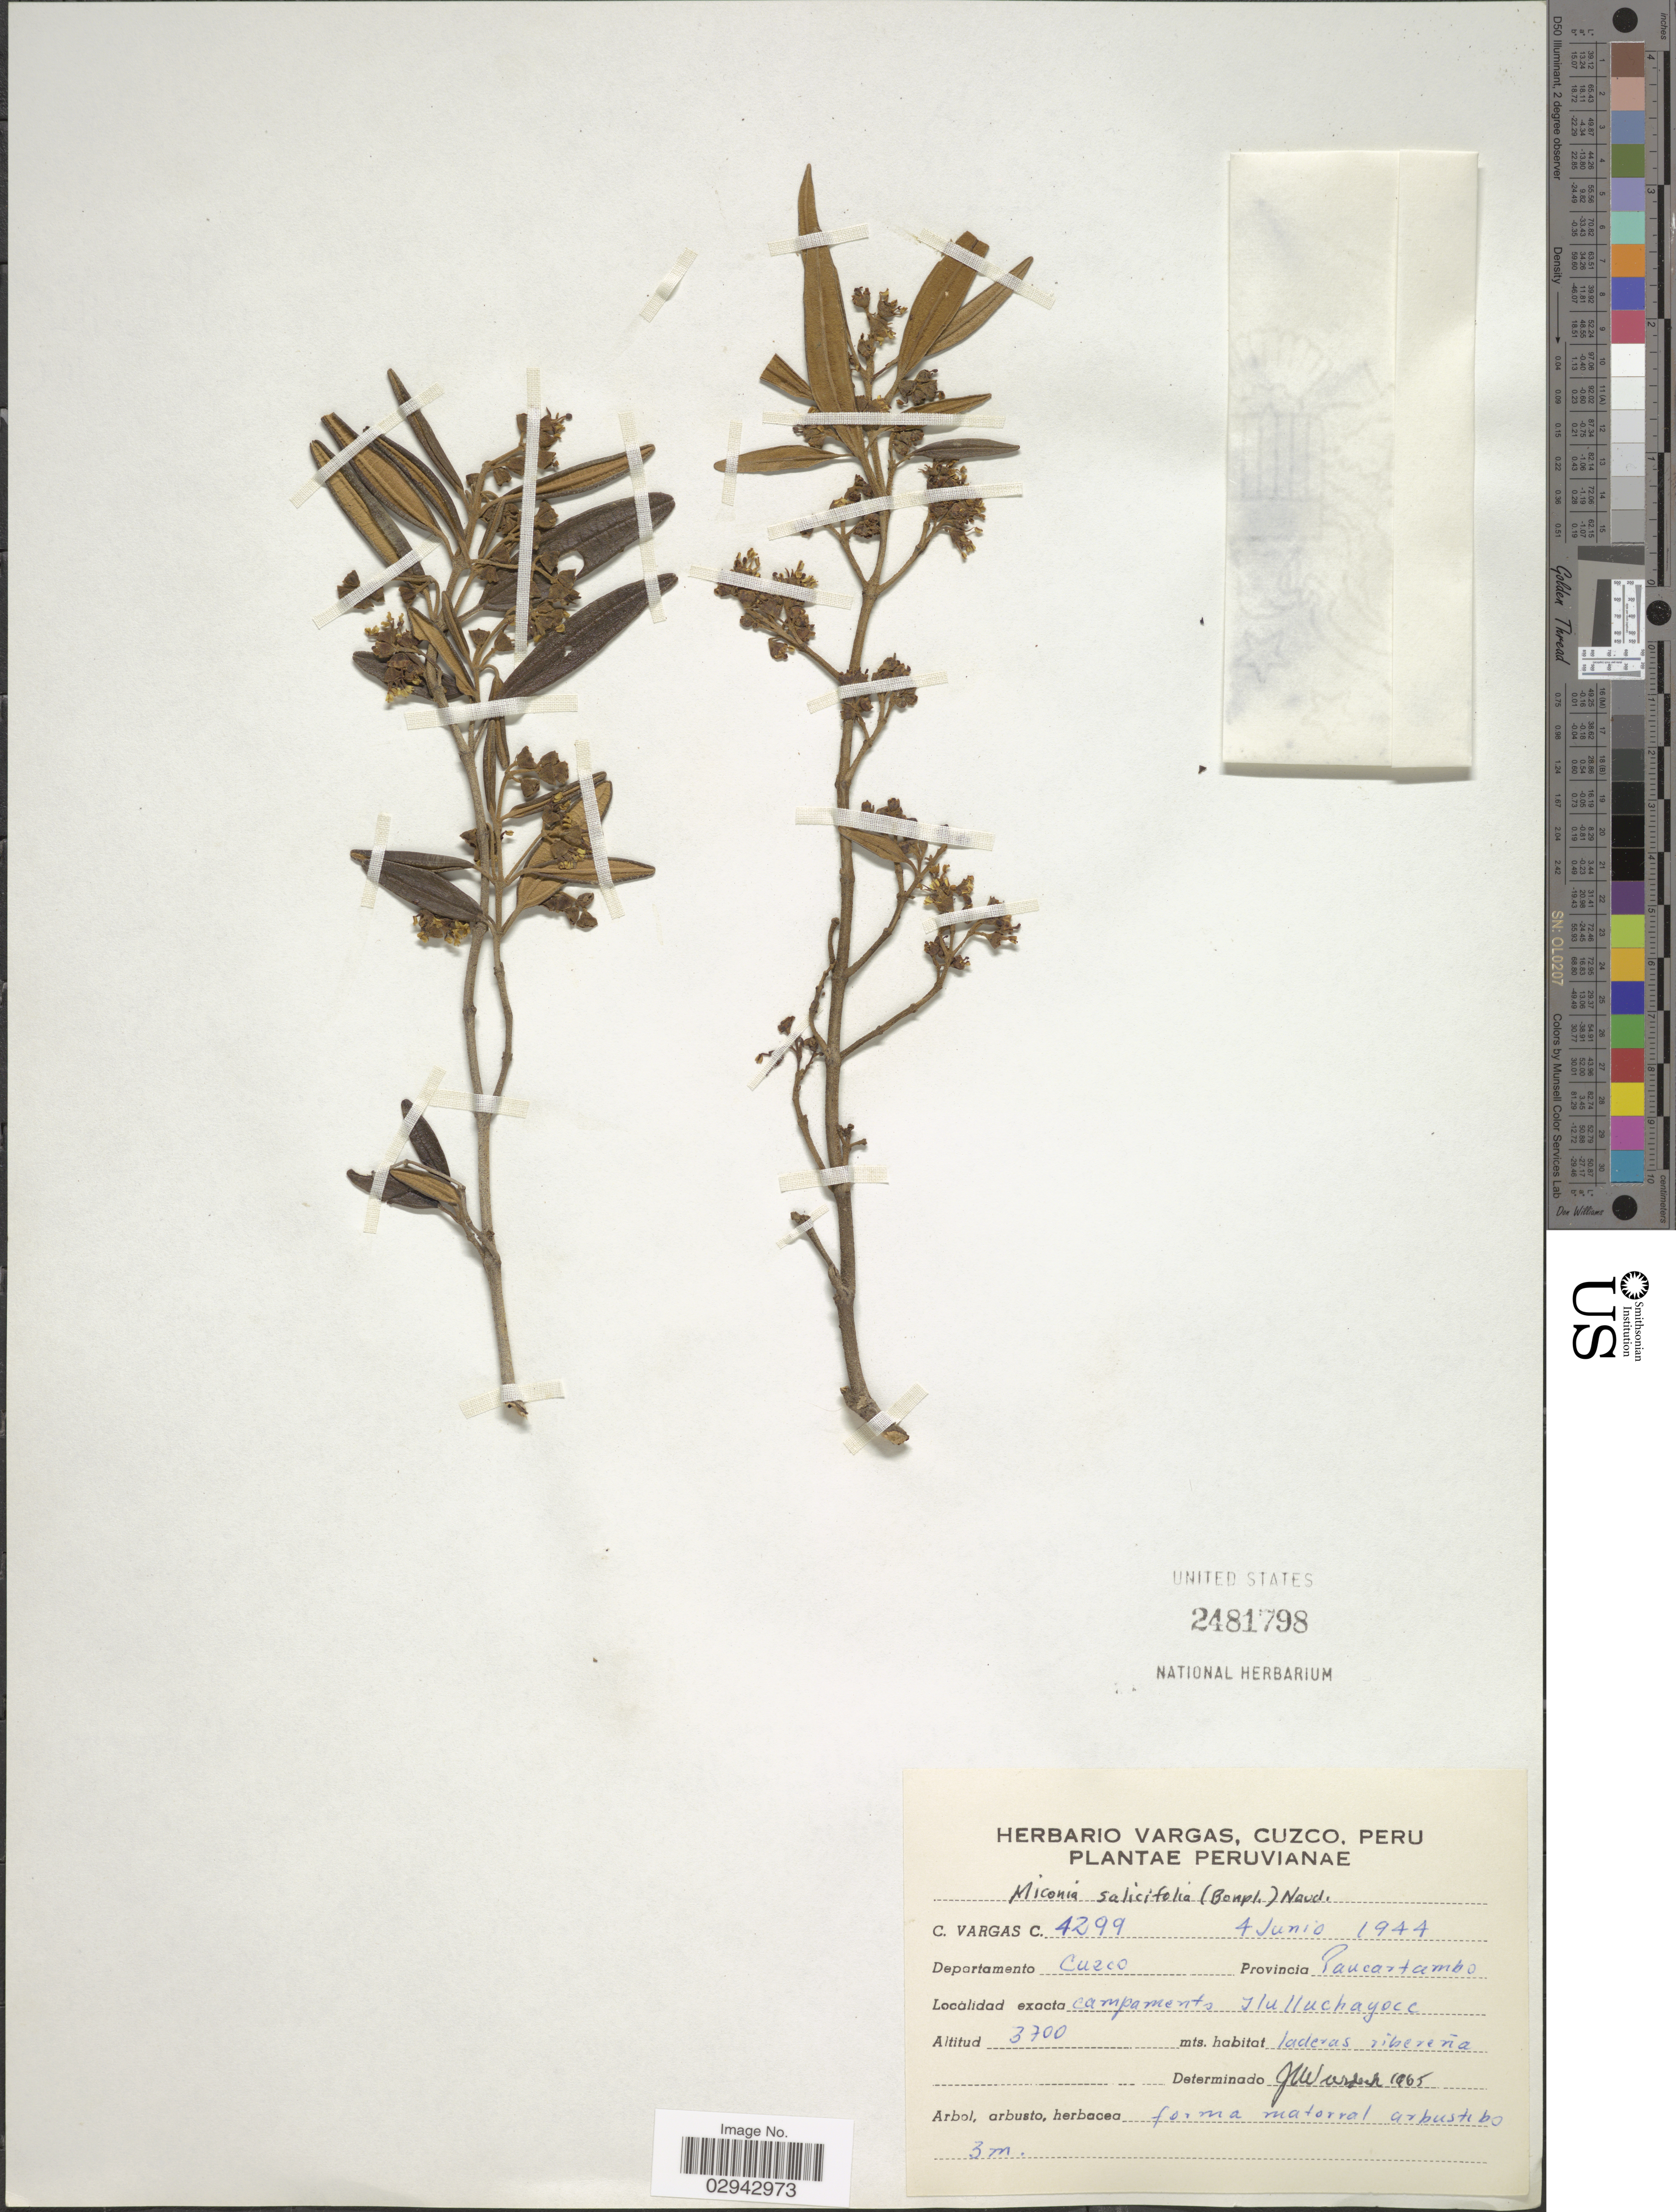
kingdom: Plantae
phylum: Tracheophyta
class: Magnoliopsida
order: Myrtales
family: Melastomataceae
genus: Miconia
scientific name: Miconia salicifolia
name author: (Bonpl.) Naudin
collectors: C. Vargas Calderón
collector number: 4299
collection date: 1944-06-04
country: Peru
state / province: Cusco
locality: Departamento Cuzco. Provincia Paucartambo. Campamento Ilulluchayoc.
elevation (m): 3700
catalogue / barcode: US 2481798